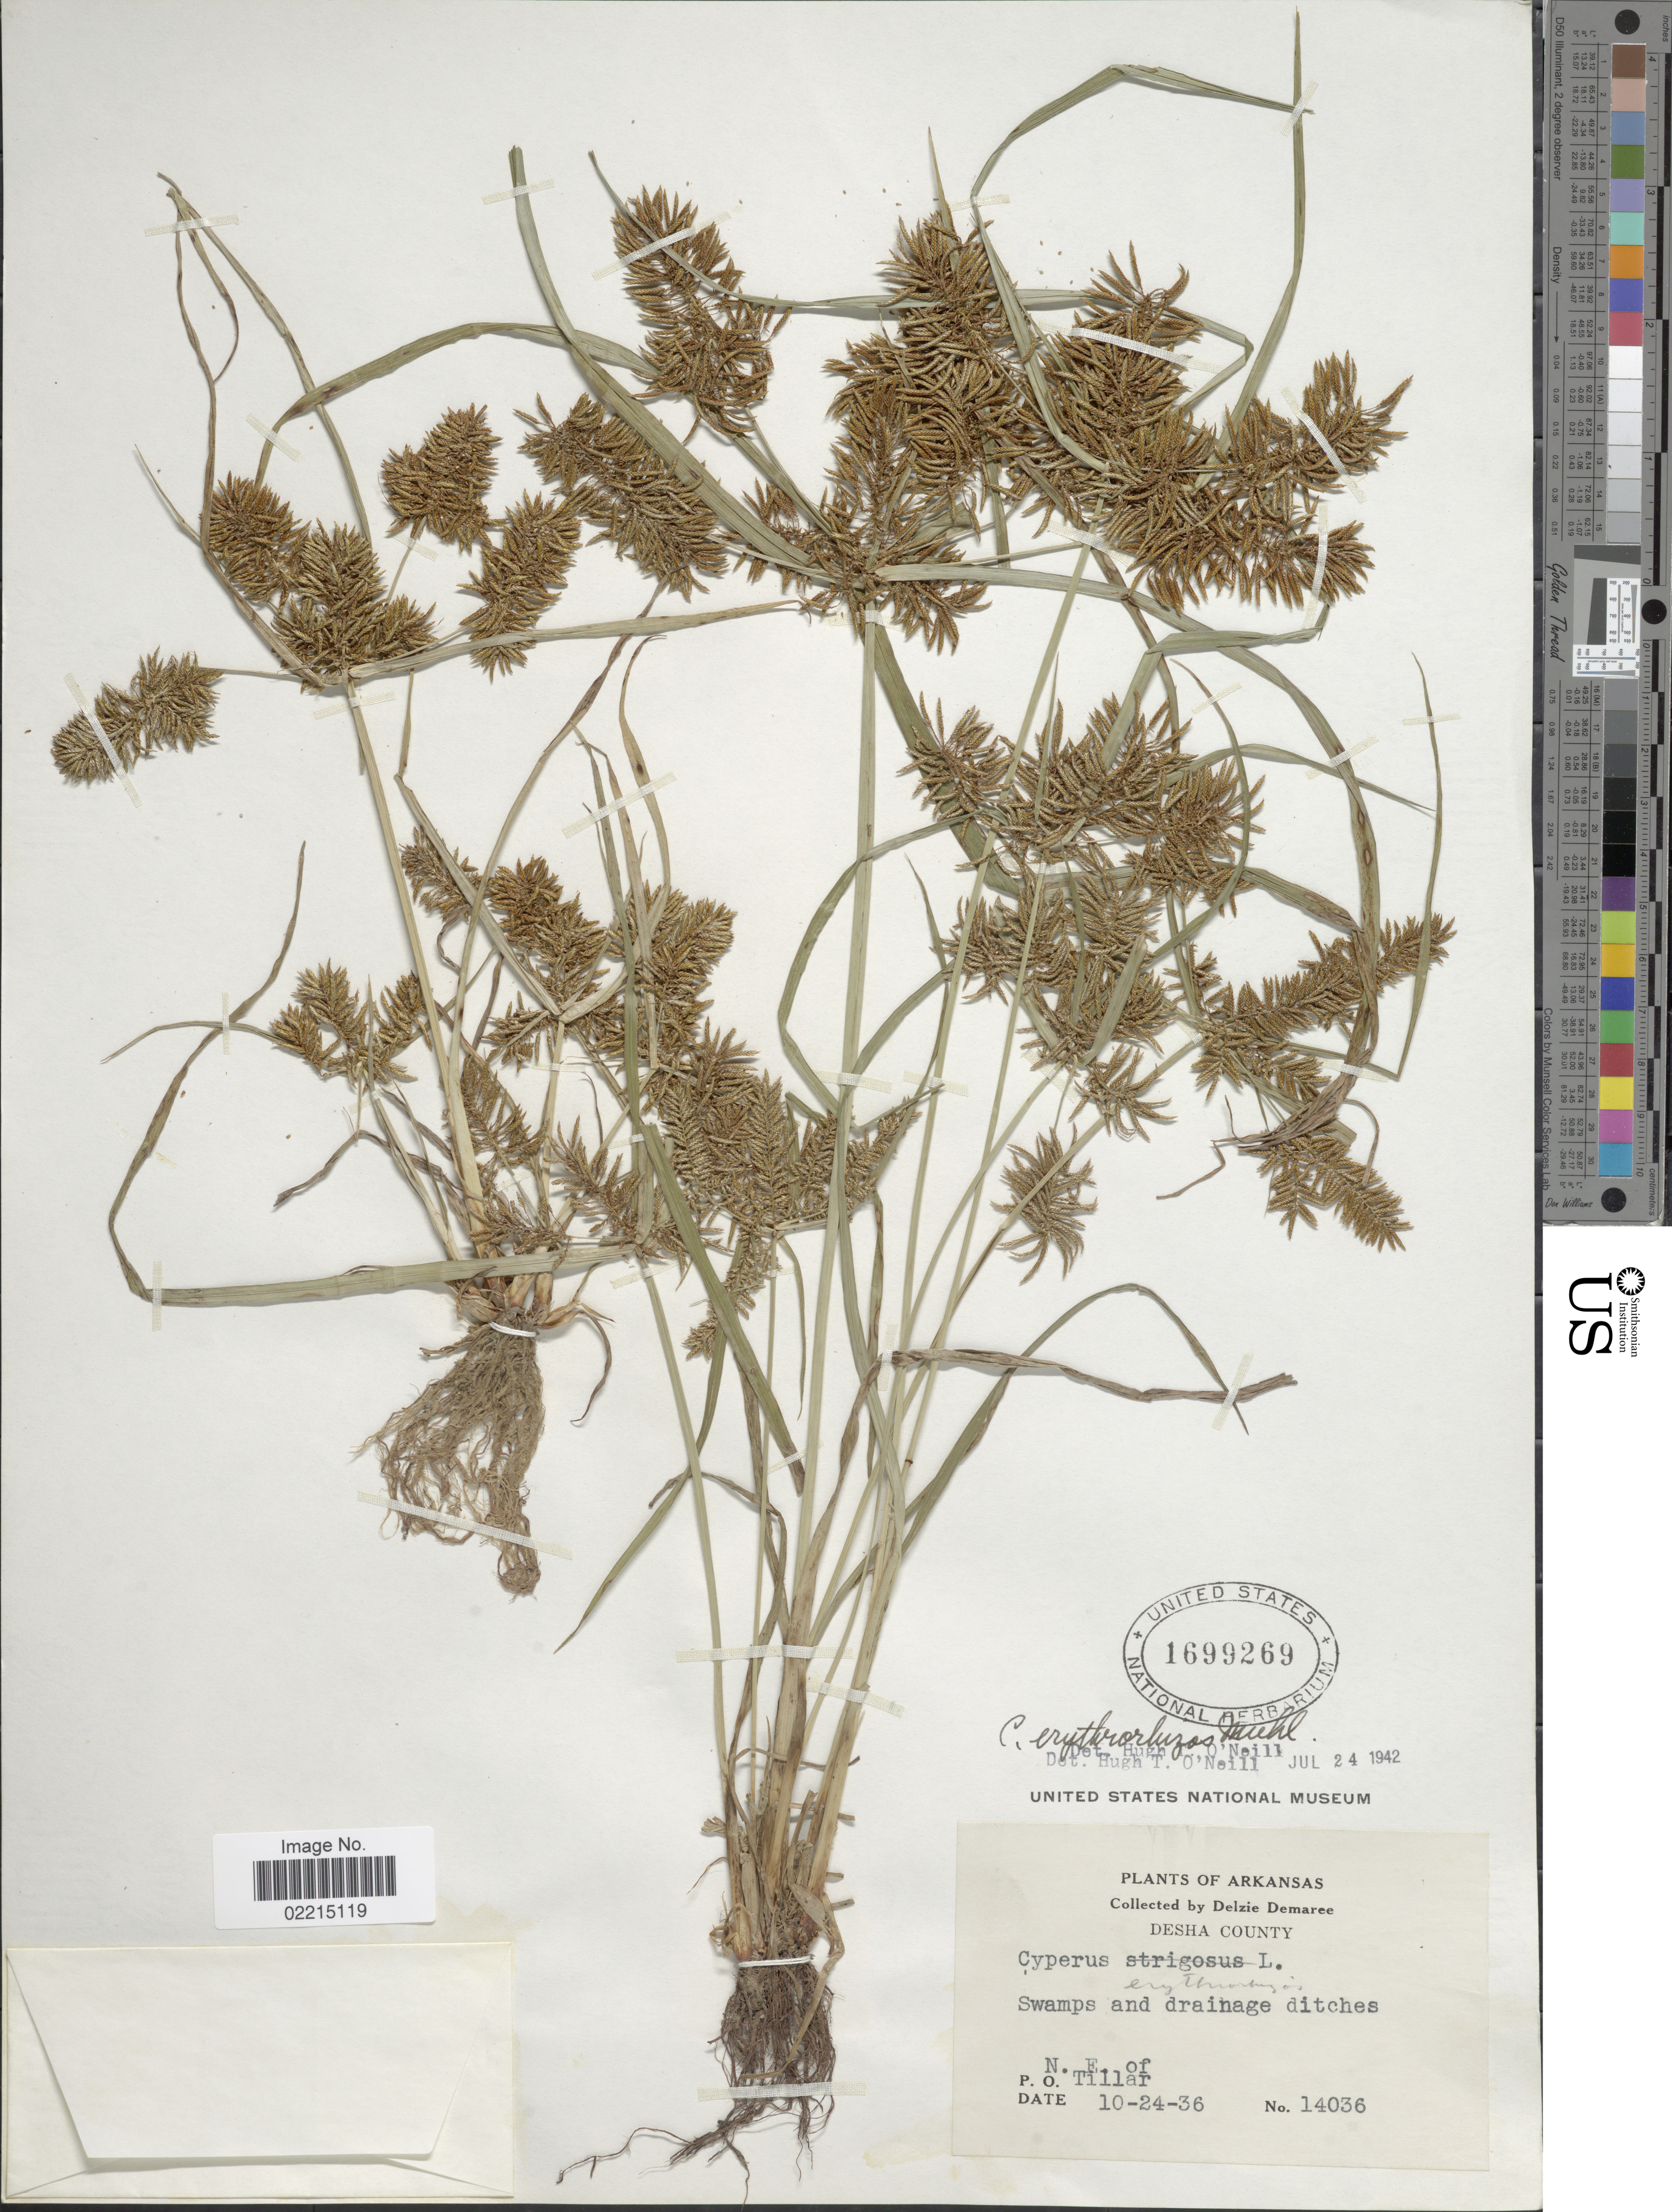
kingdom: Plantae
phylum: Tracheophyta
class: Liliopsida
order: Poales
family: Cyperaceae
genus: Cyperus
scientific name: Cyperus erythrorhizos Muhl.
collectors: D. Demaree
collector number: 14036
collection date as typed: Transcribed d/m/y: 24/10/36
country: United States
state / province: Arkansas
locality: Desha County. N. E. of P. O. Tillar [unsure placement]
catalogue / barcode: US 1699269